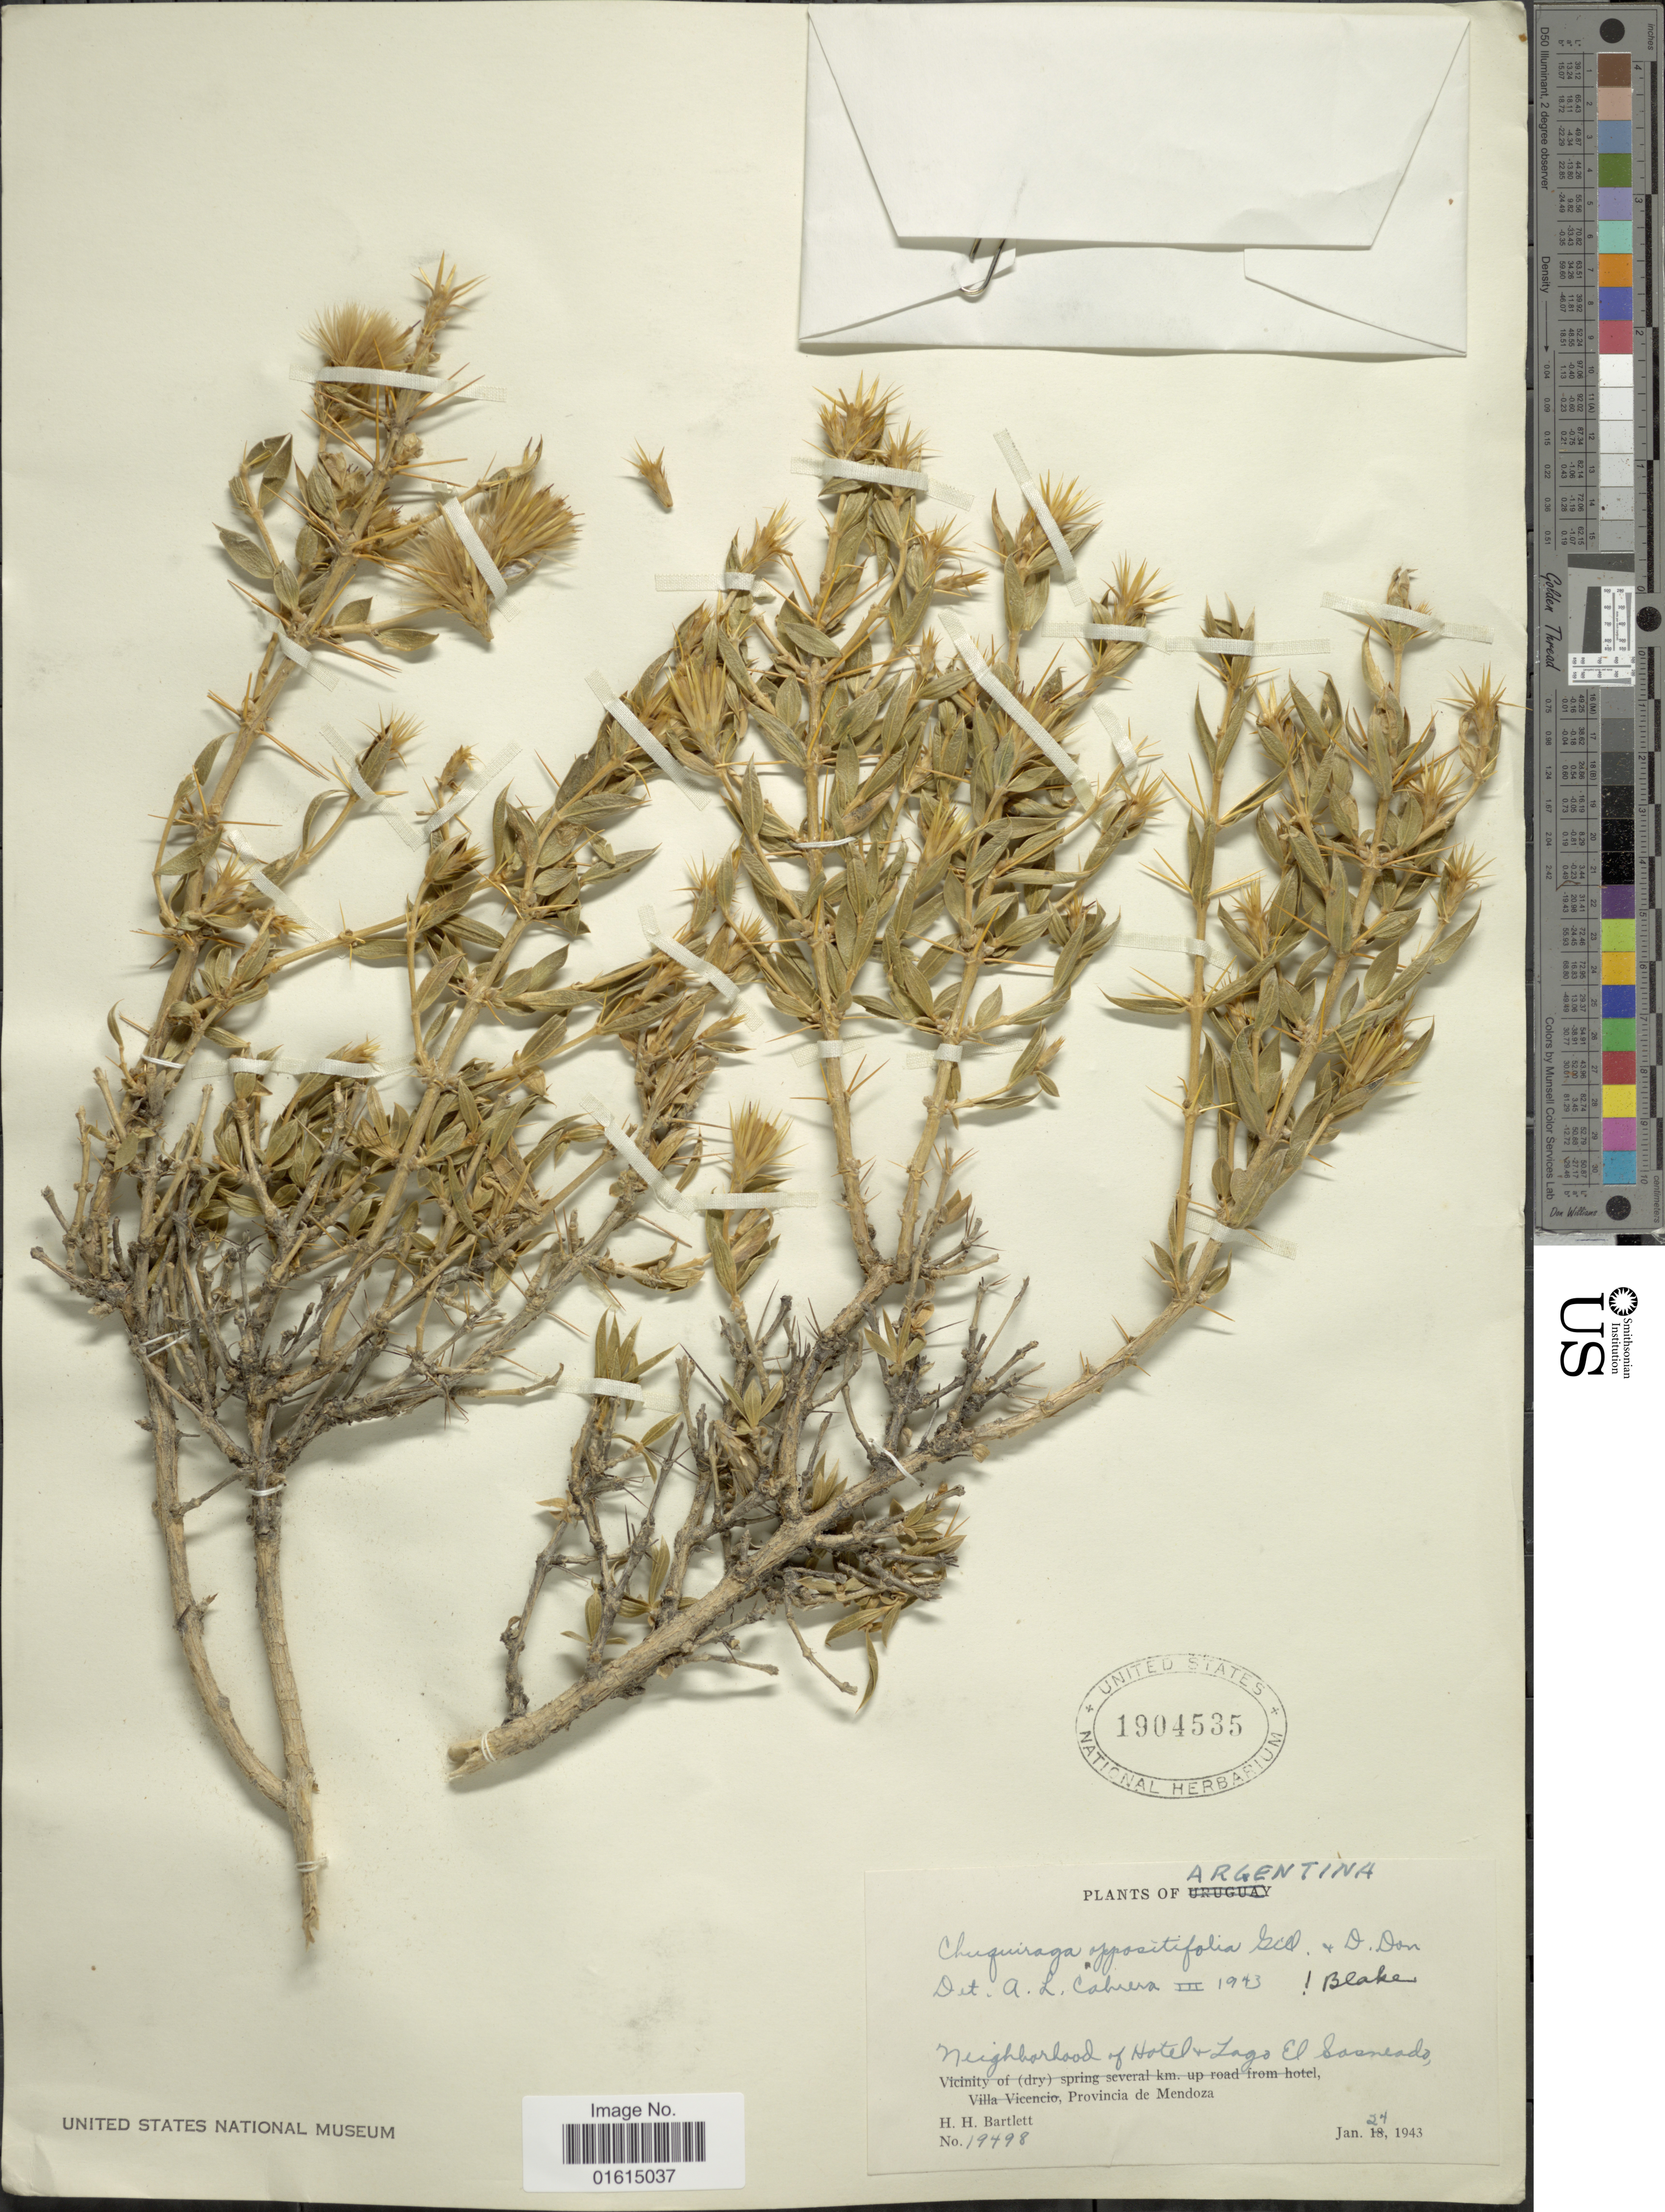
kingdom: Plantae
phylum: Tracheophyta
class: Magnoliopsida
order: Asterales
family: Asteraceae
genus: Chuquiraga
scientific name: Chuquiraga oppositifolia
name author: D. Don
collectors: H. H. Bartlett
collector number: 19498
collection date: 1943-01-24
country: Argentina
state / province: Mendoza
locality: Neighbourhood of Hotel + Lago El Sosneado, Provincia de Mendoza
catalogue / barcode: US 1904535